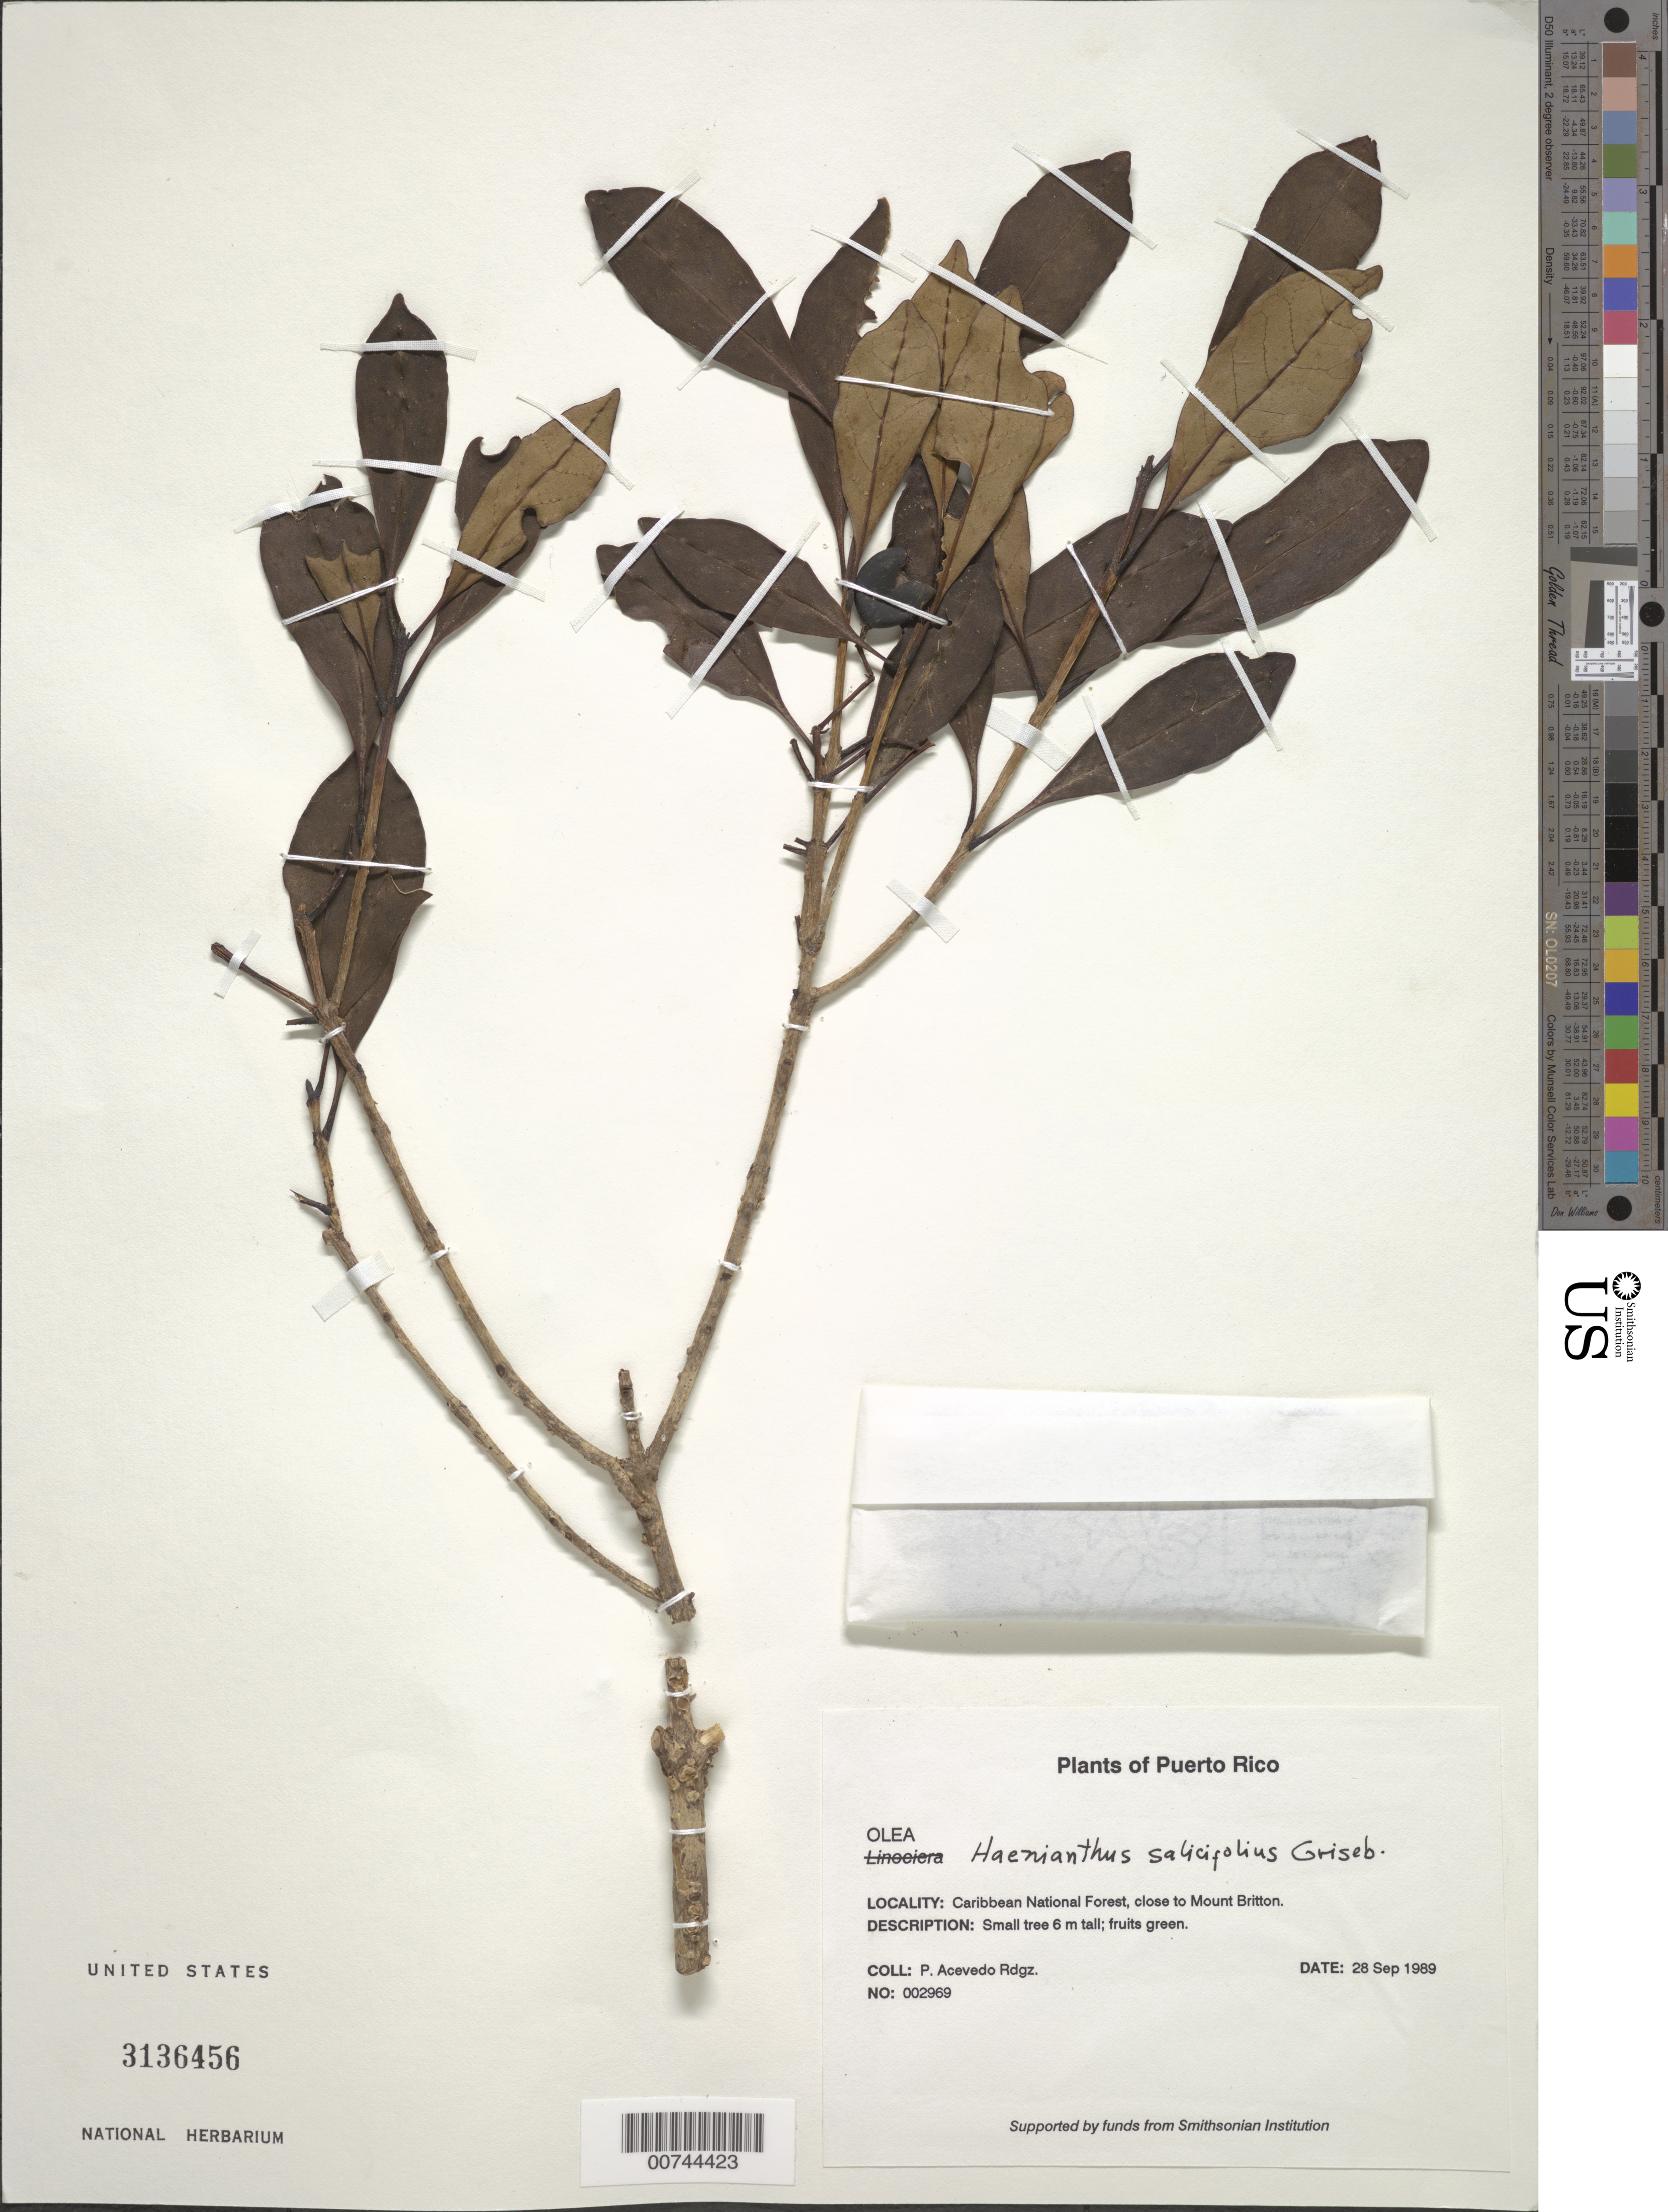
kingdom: Plantae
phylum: Tracheophyta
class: Magnoliopsida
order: Lamiales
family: Oleaceae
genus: Haenianthus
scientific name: Haenianthus salicifolius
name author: Griseb.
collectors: P. Acevedo-Rodr.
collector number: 2969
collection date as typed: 28 Sep 1989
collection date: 1989-09-28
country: Puerto Rico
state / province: Río Grande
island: Puerto Rico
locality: Río Grande; Caribbean National Forest, close to Mount Britton.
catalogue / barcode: US 3136456